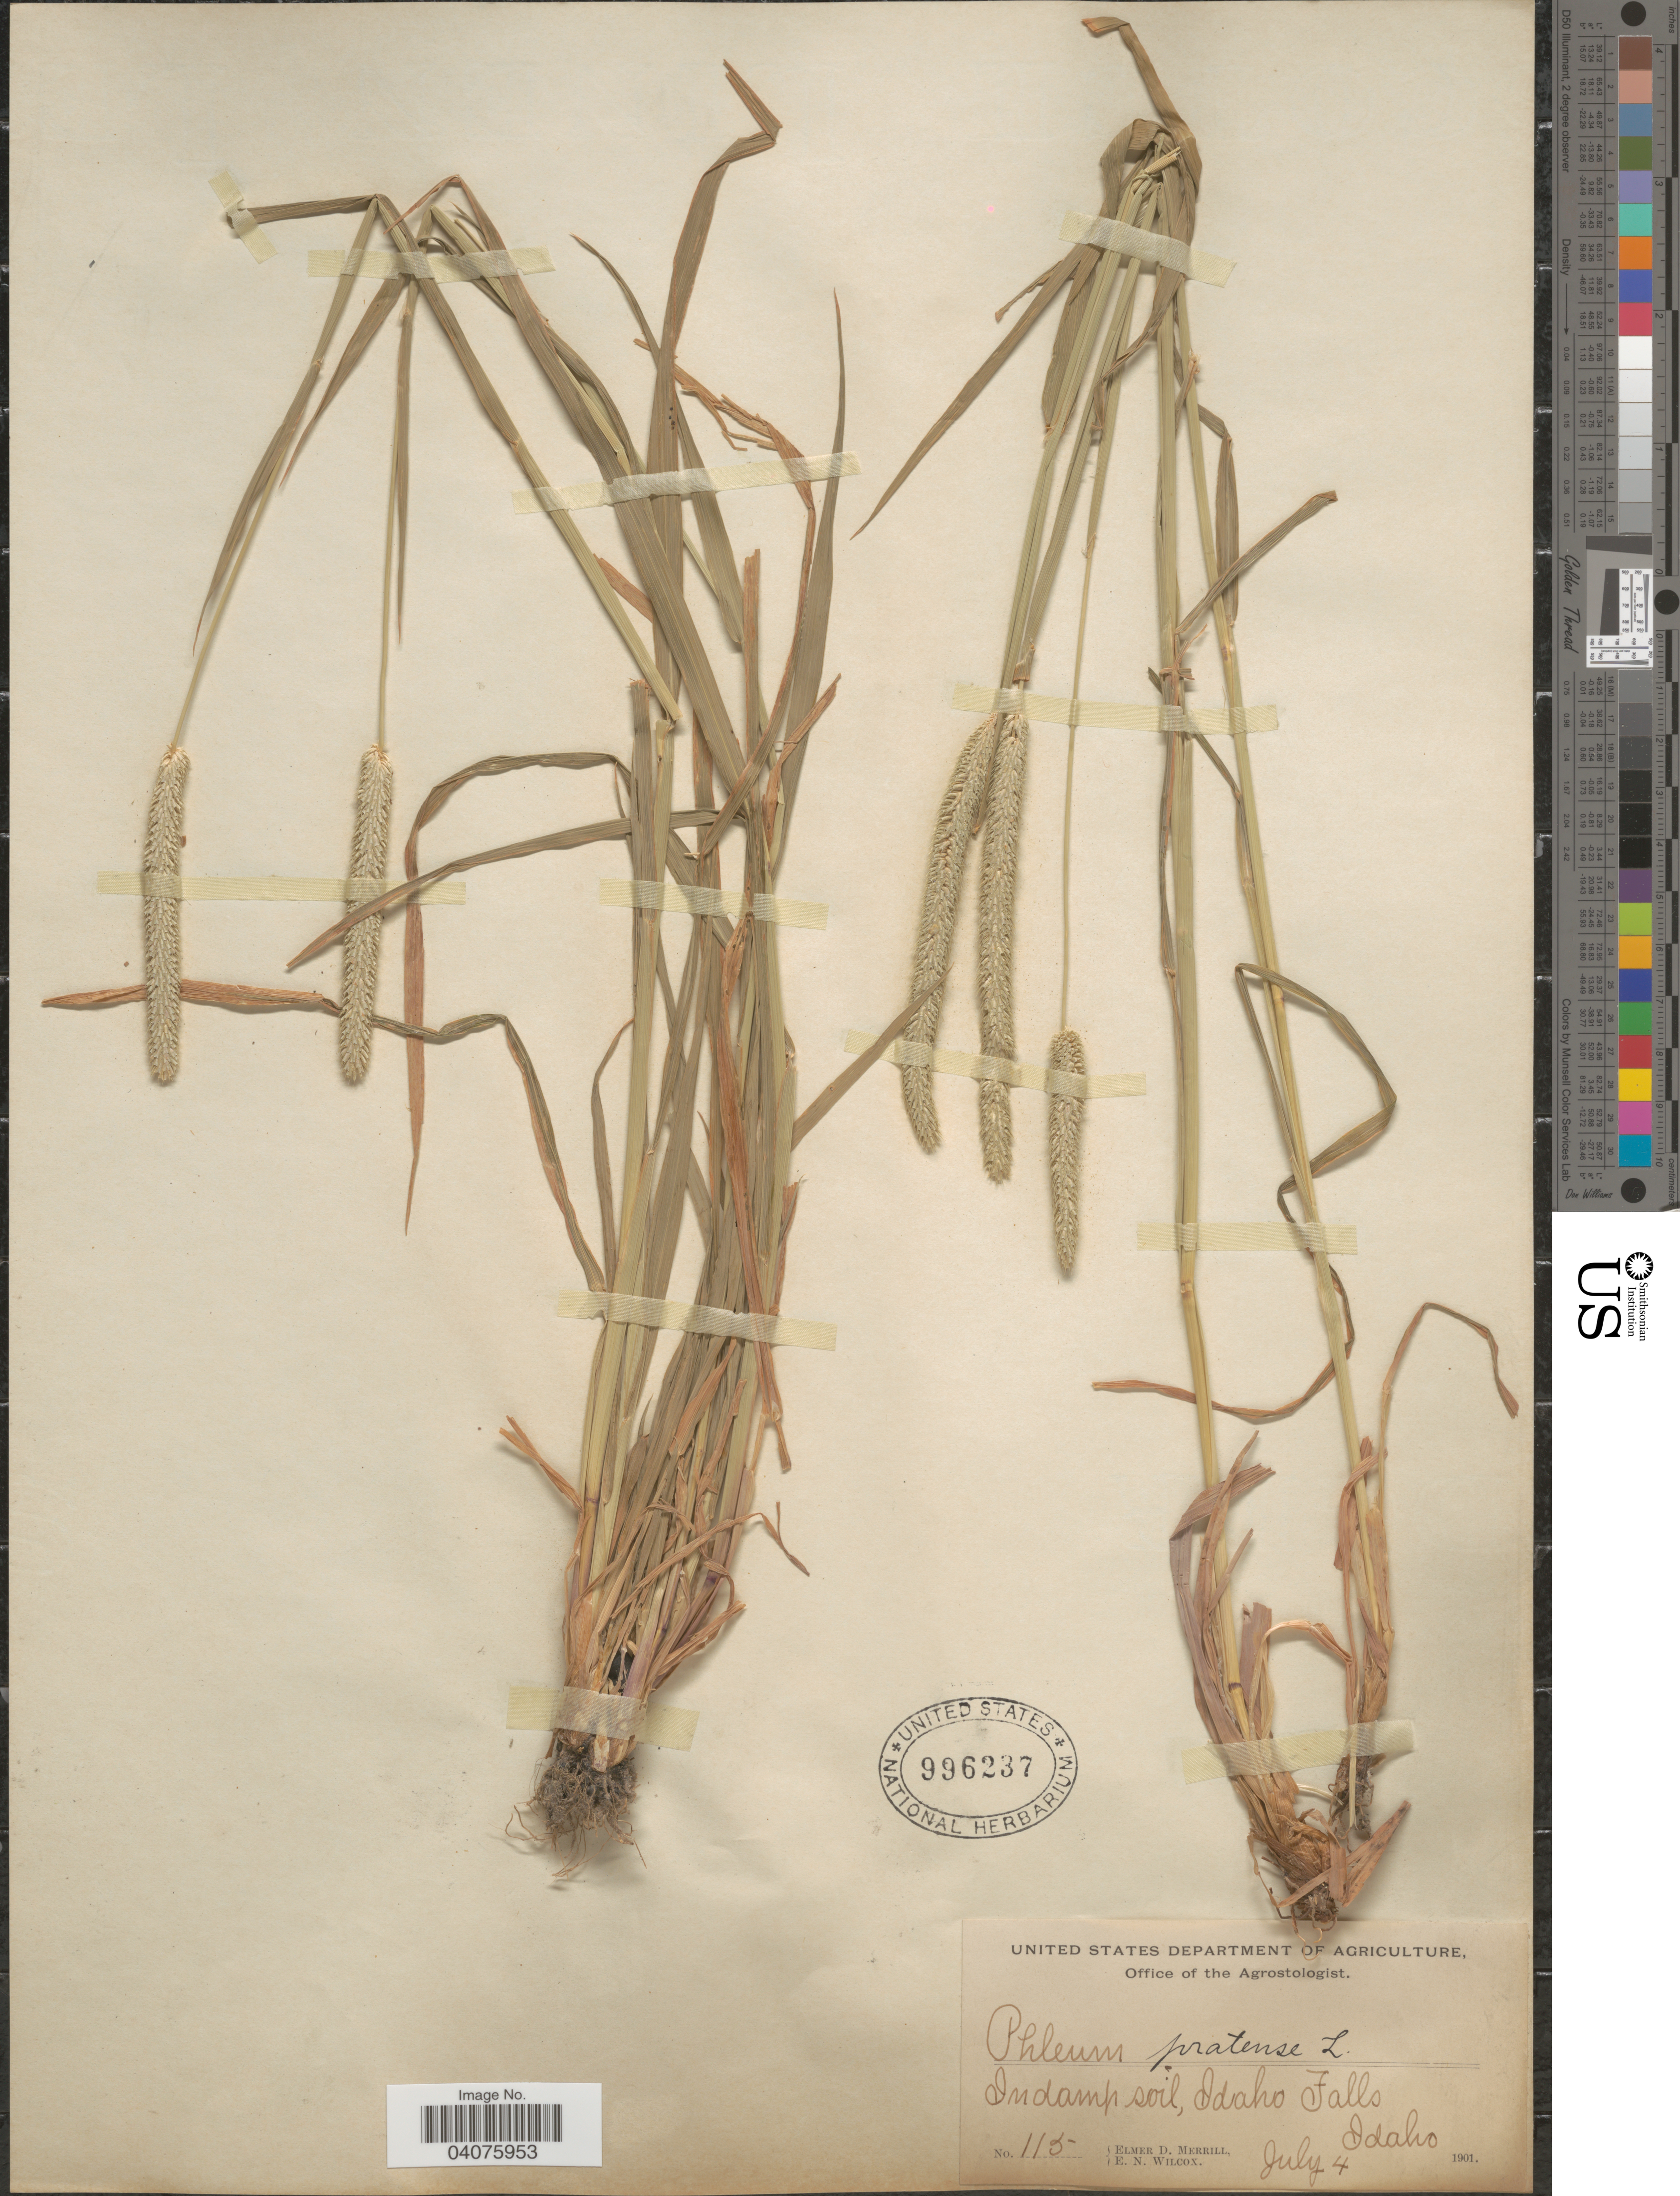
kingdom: Plantae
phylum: Tracheophyta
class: Liliopsida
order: Poales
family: Poaceae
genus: Phleum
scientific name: Phleum pratense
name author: L.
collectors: E. D. Merrill & E. Wilcox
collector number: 115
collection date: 1901-07-04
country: United States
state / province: Idaho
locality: Idaho Falls.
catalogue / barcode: US 996237